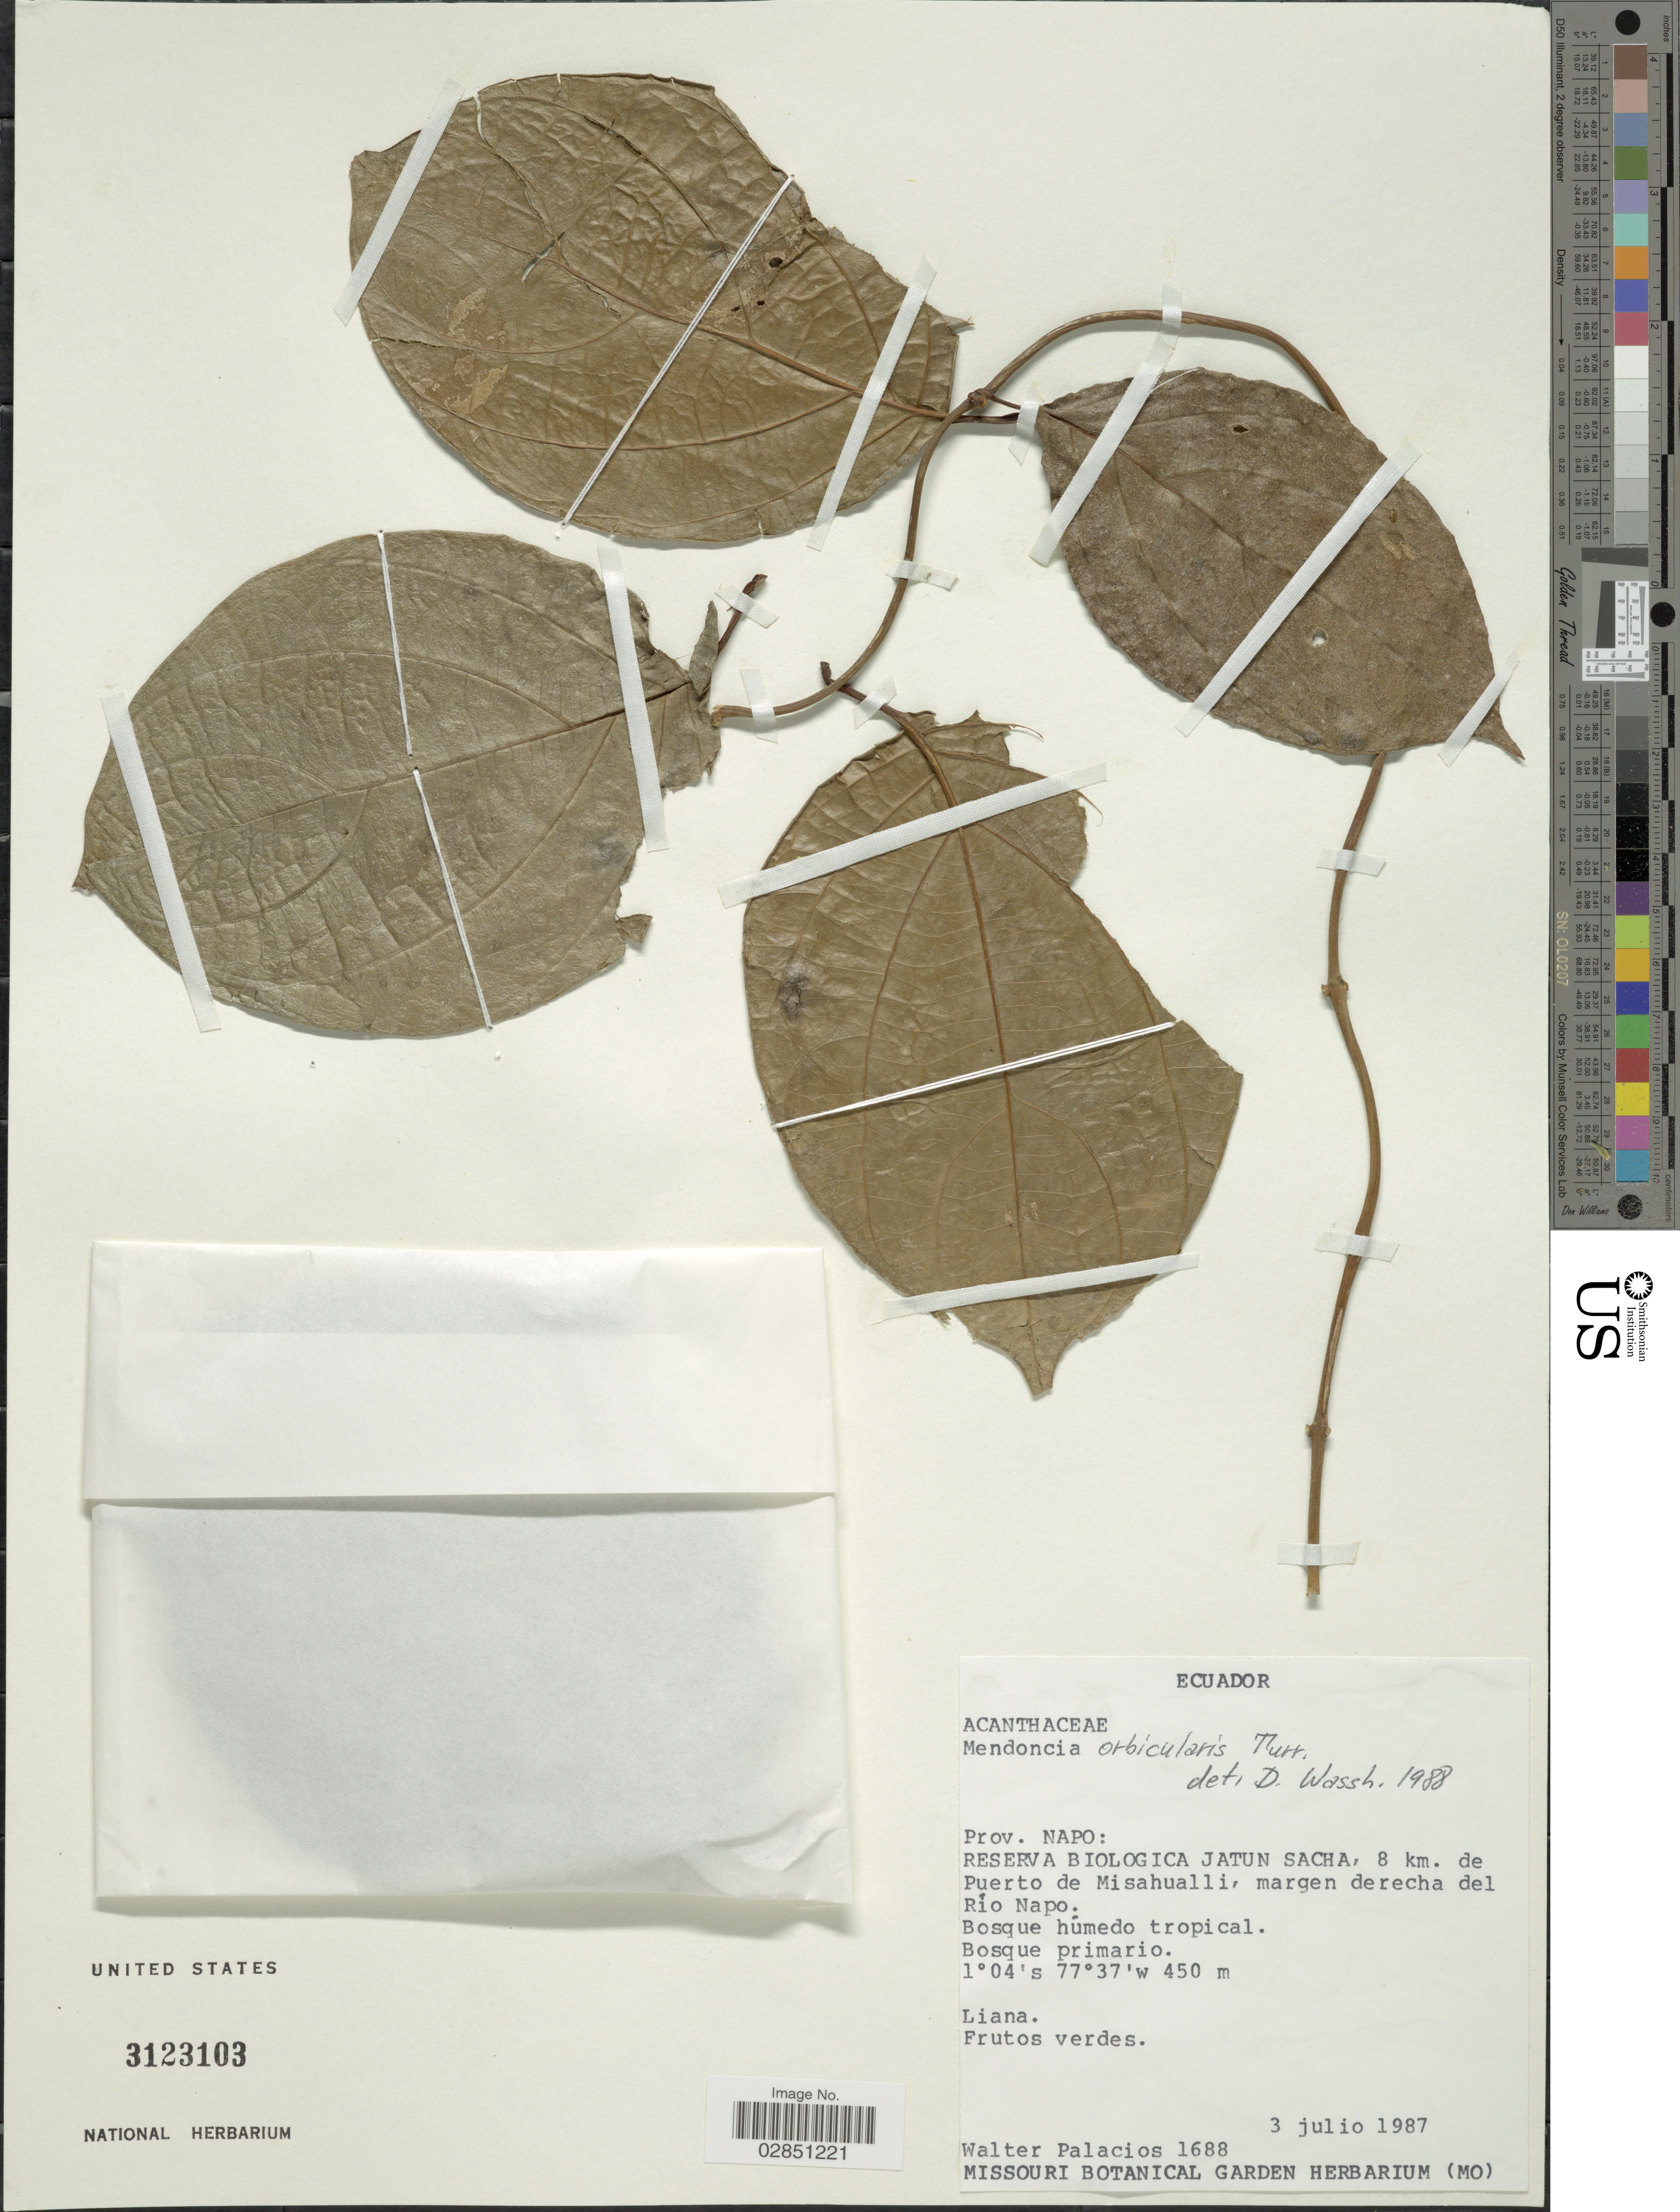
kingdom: Plantae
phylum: Tracheophyta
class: Magnoliopsida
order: Lamiales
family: Acanthaceae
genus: Mendoncia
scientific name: Mendoncia orbicularis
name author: Turrill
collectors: W. Palacios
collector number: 1688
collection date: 1987-07-03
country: Ecuador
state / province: Napo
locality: Reserva Biologica Jatun Sacha, 8 km. de Puerto de Misahualli, margen derecha del Río Napo.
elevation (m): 450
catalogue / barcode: US 3123103